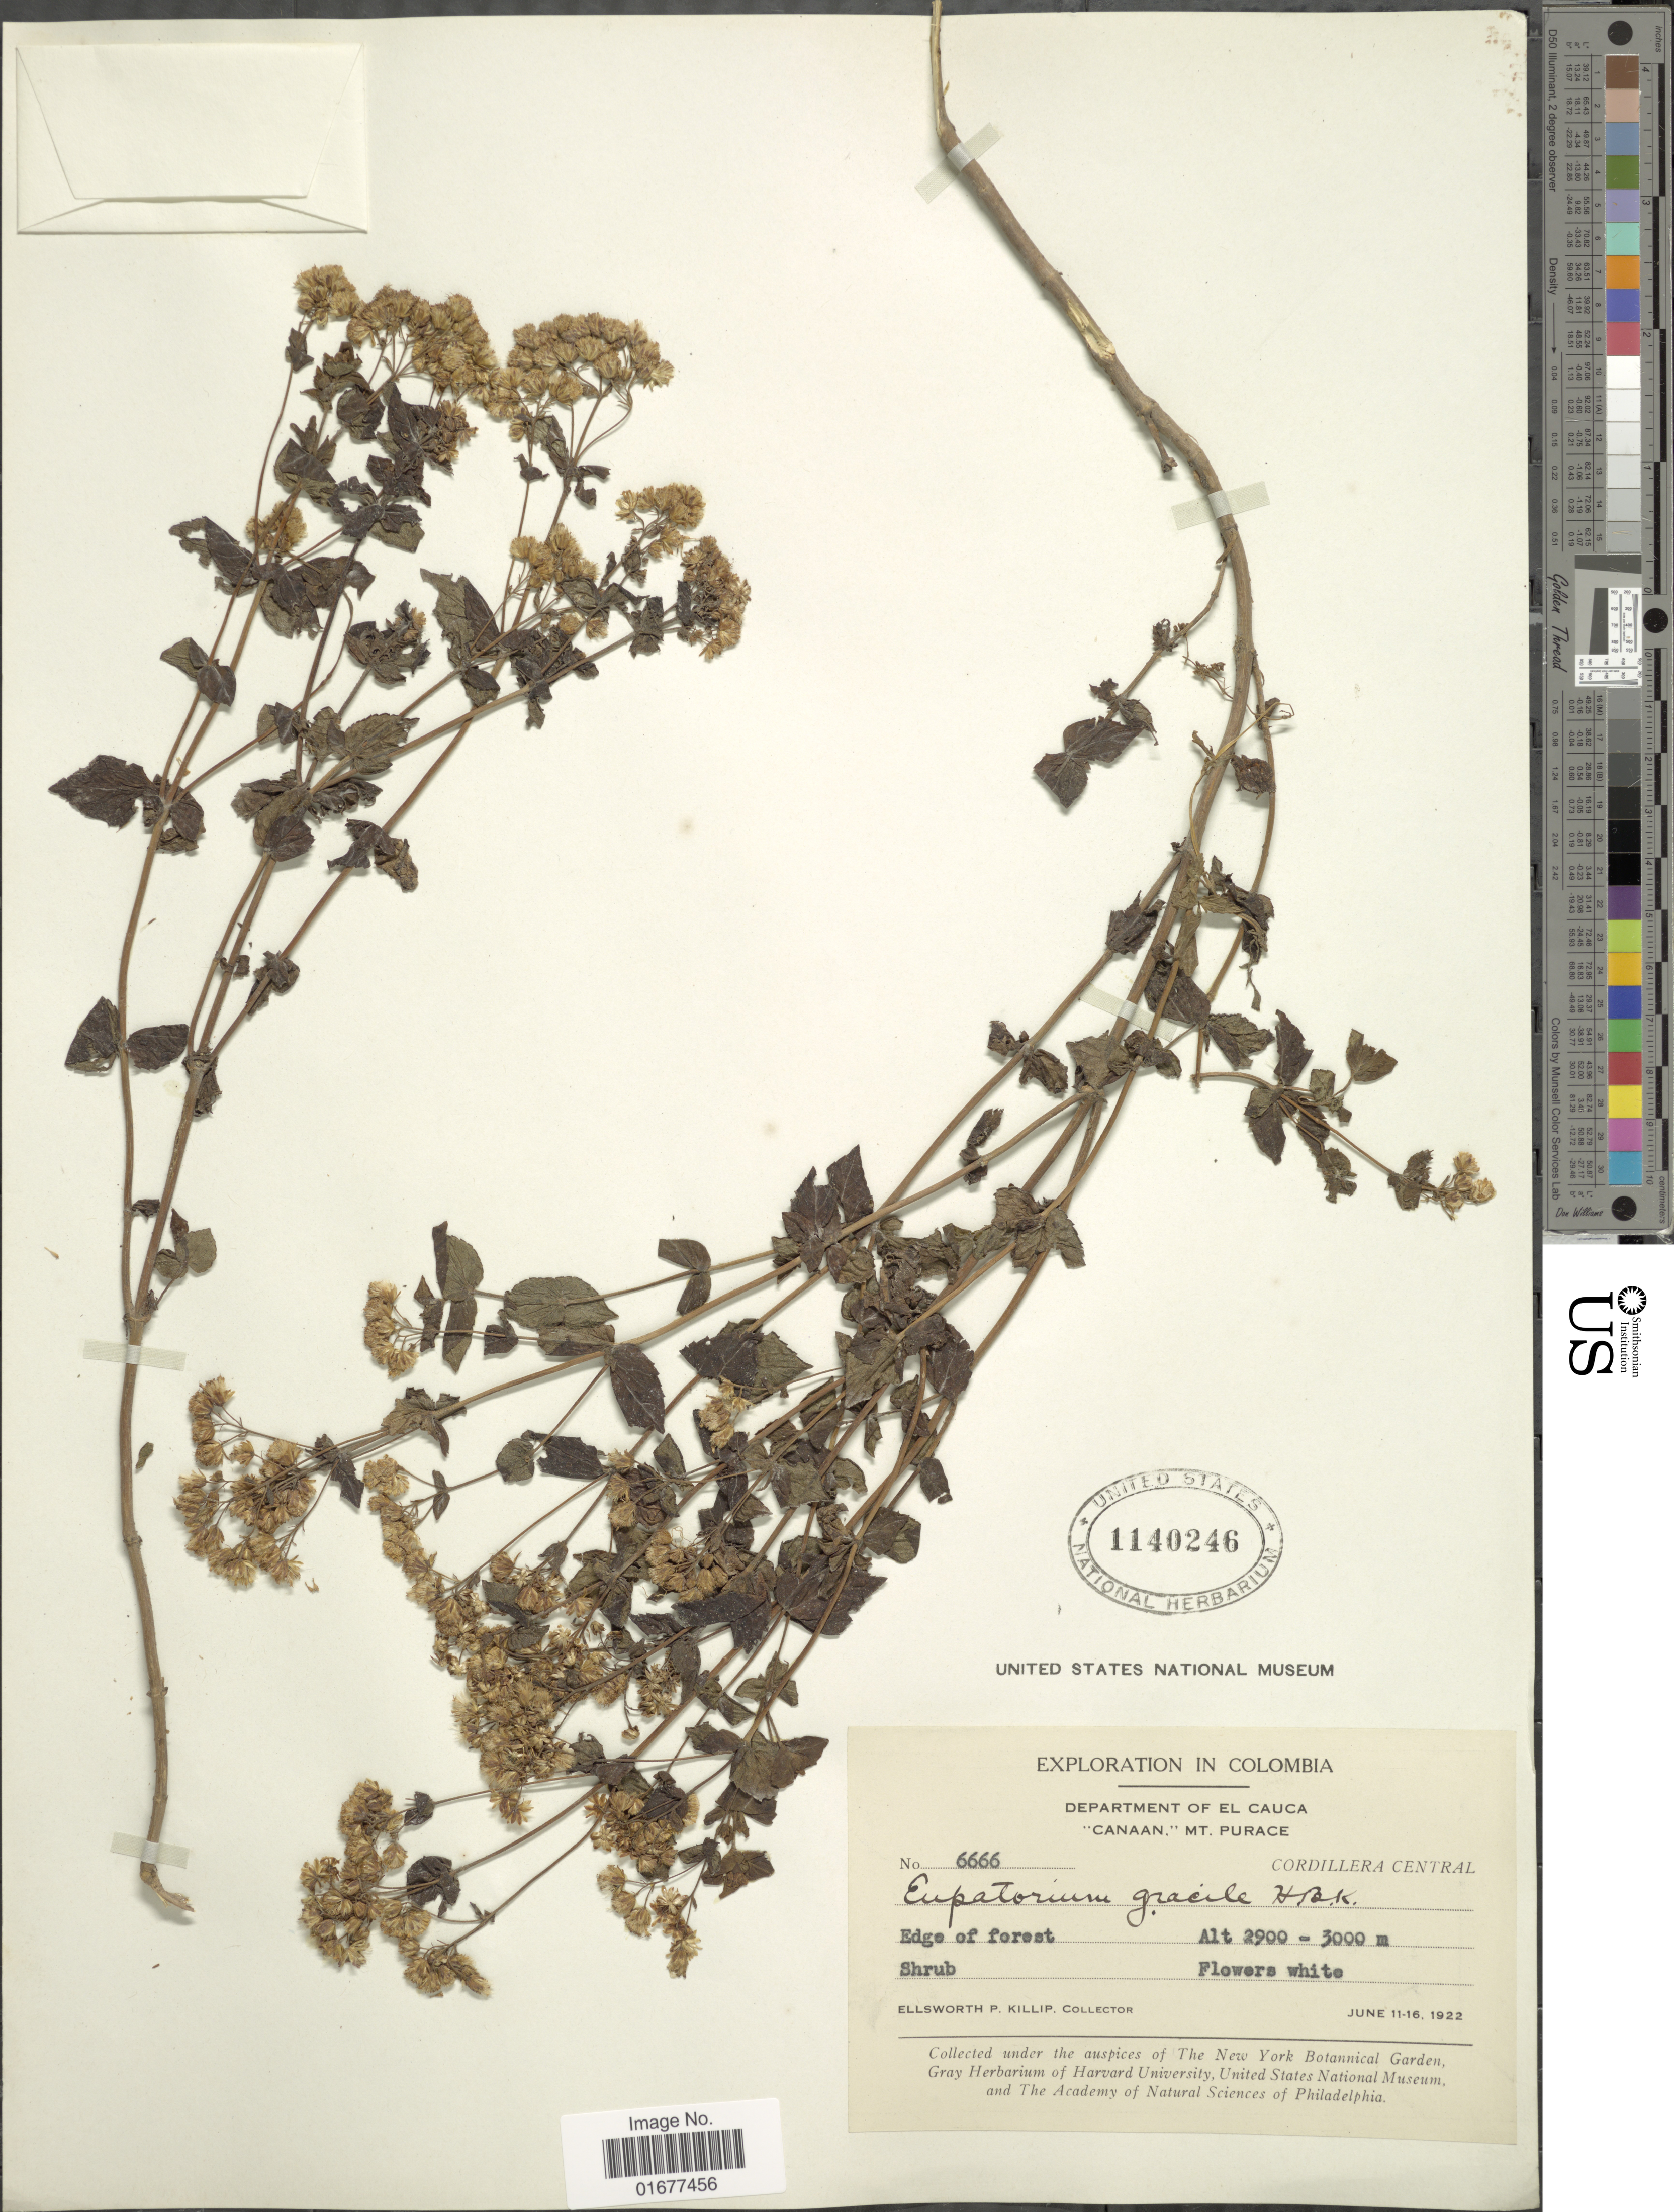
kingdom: Plantae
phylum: Tracheophyta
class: Magnoliopsida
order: Asterales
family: Asteraceae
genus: Ageratina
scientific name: Ageratina gracilis var. epilobioides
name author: (Kunth) R.M. King & H. Rob. ex Luteyn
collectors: E. P. Killip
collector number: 6666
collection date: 1922-06-11/1922-06-16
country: Colombia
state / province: Cauca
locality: Department of El Cauca, "Canaan,", Mt. Purace, Cordillera Oriental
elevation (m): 2900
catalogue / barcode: US 1140246